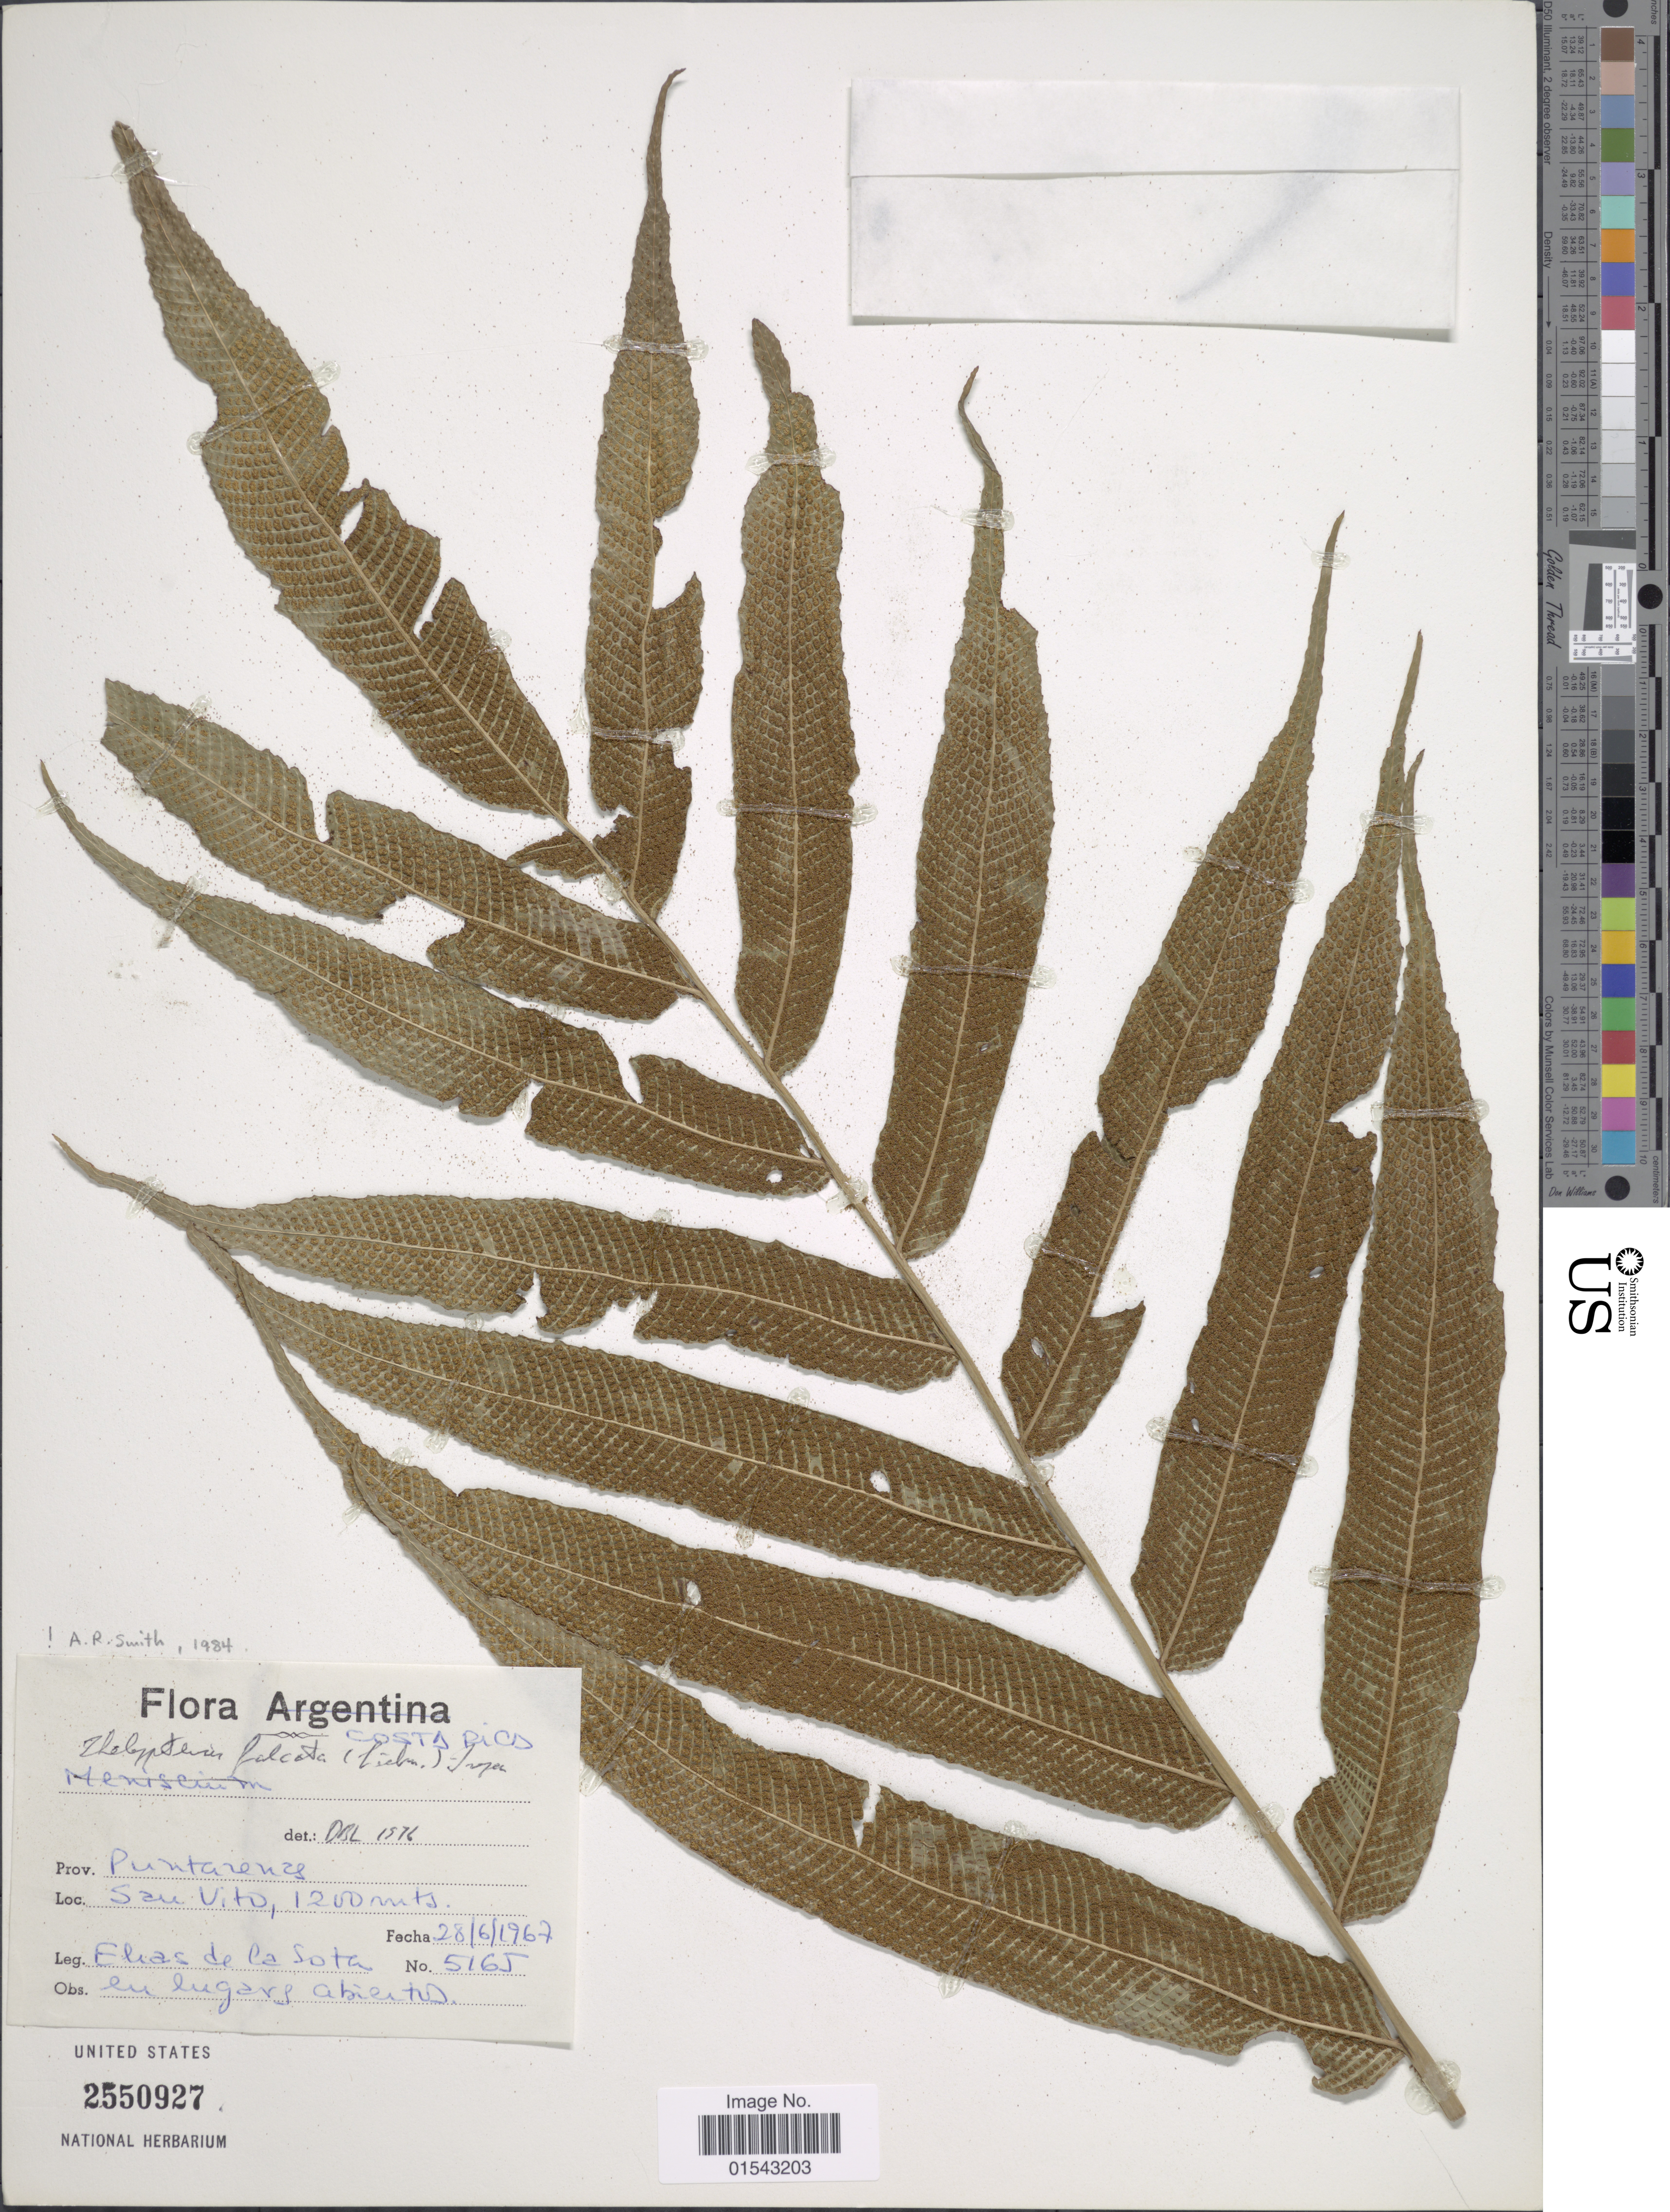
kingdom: Plantae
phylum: Tracheophyta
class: Polypodiopsida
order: Polypodiales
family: Thelypteridaceae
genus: Meniscium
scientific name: Meniscium falcatum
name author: Liebm.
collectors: E. R. de la Sota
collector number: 5165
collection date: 1967-06-28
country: Costa Rica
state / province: Puntarenas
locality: Costa Rica, Puntarenas, Szu Vito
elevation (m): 1200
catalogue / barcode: US 2550927